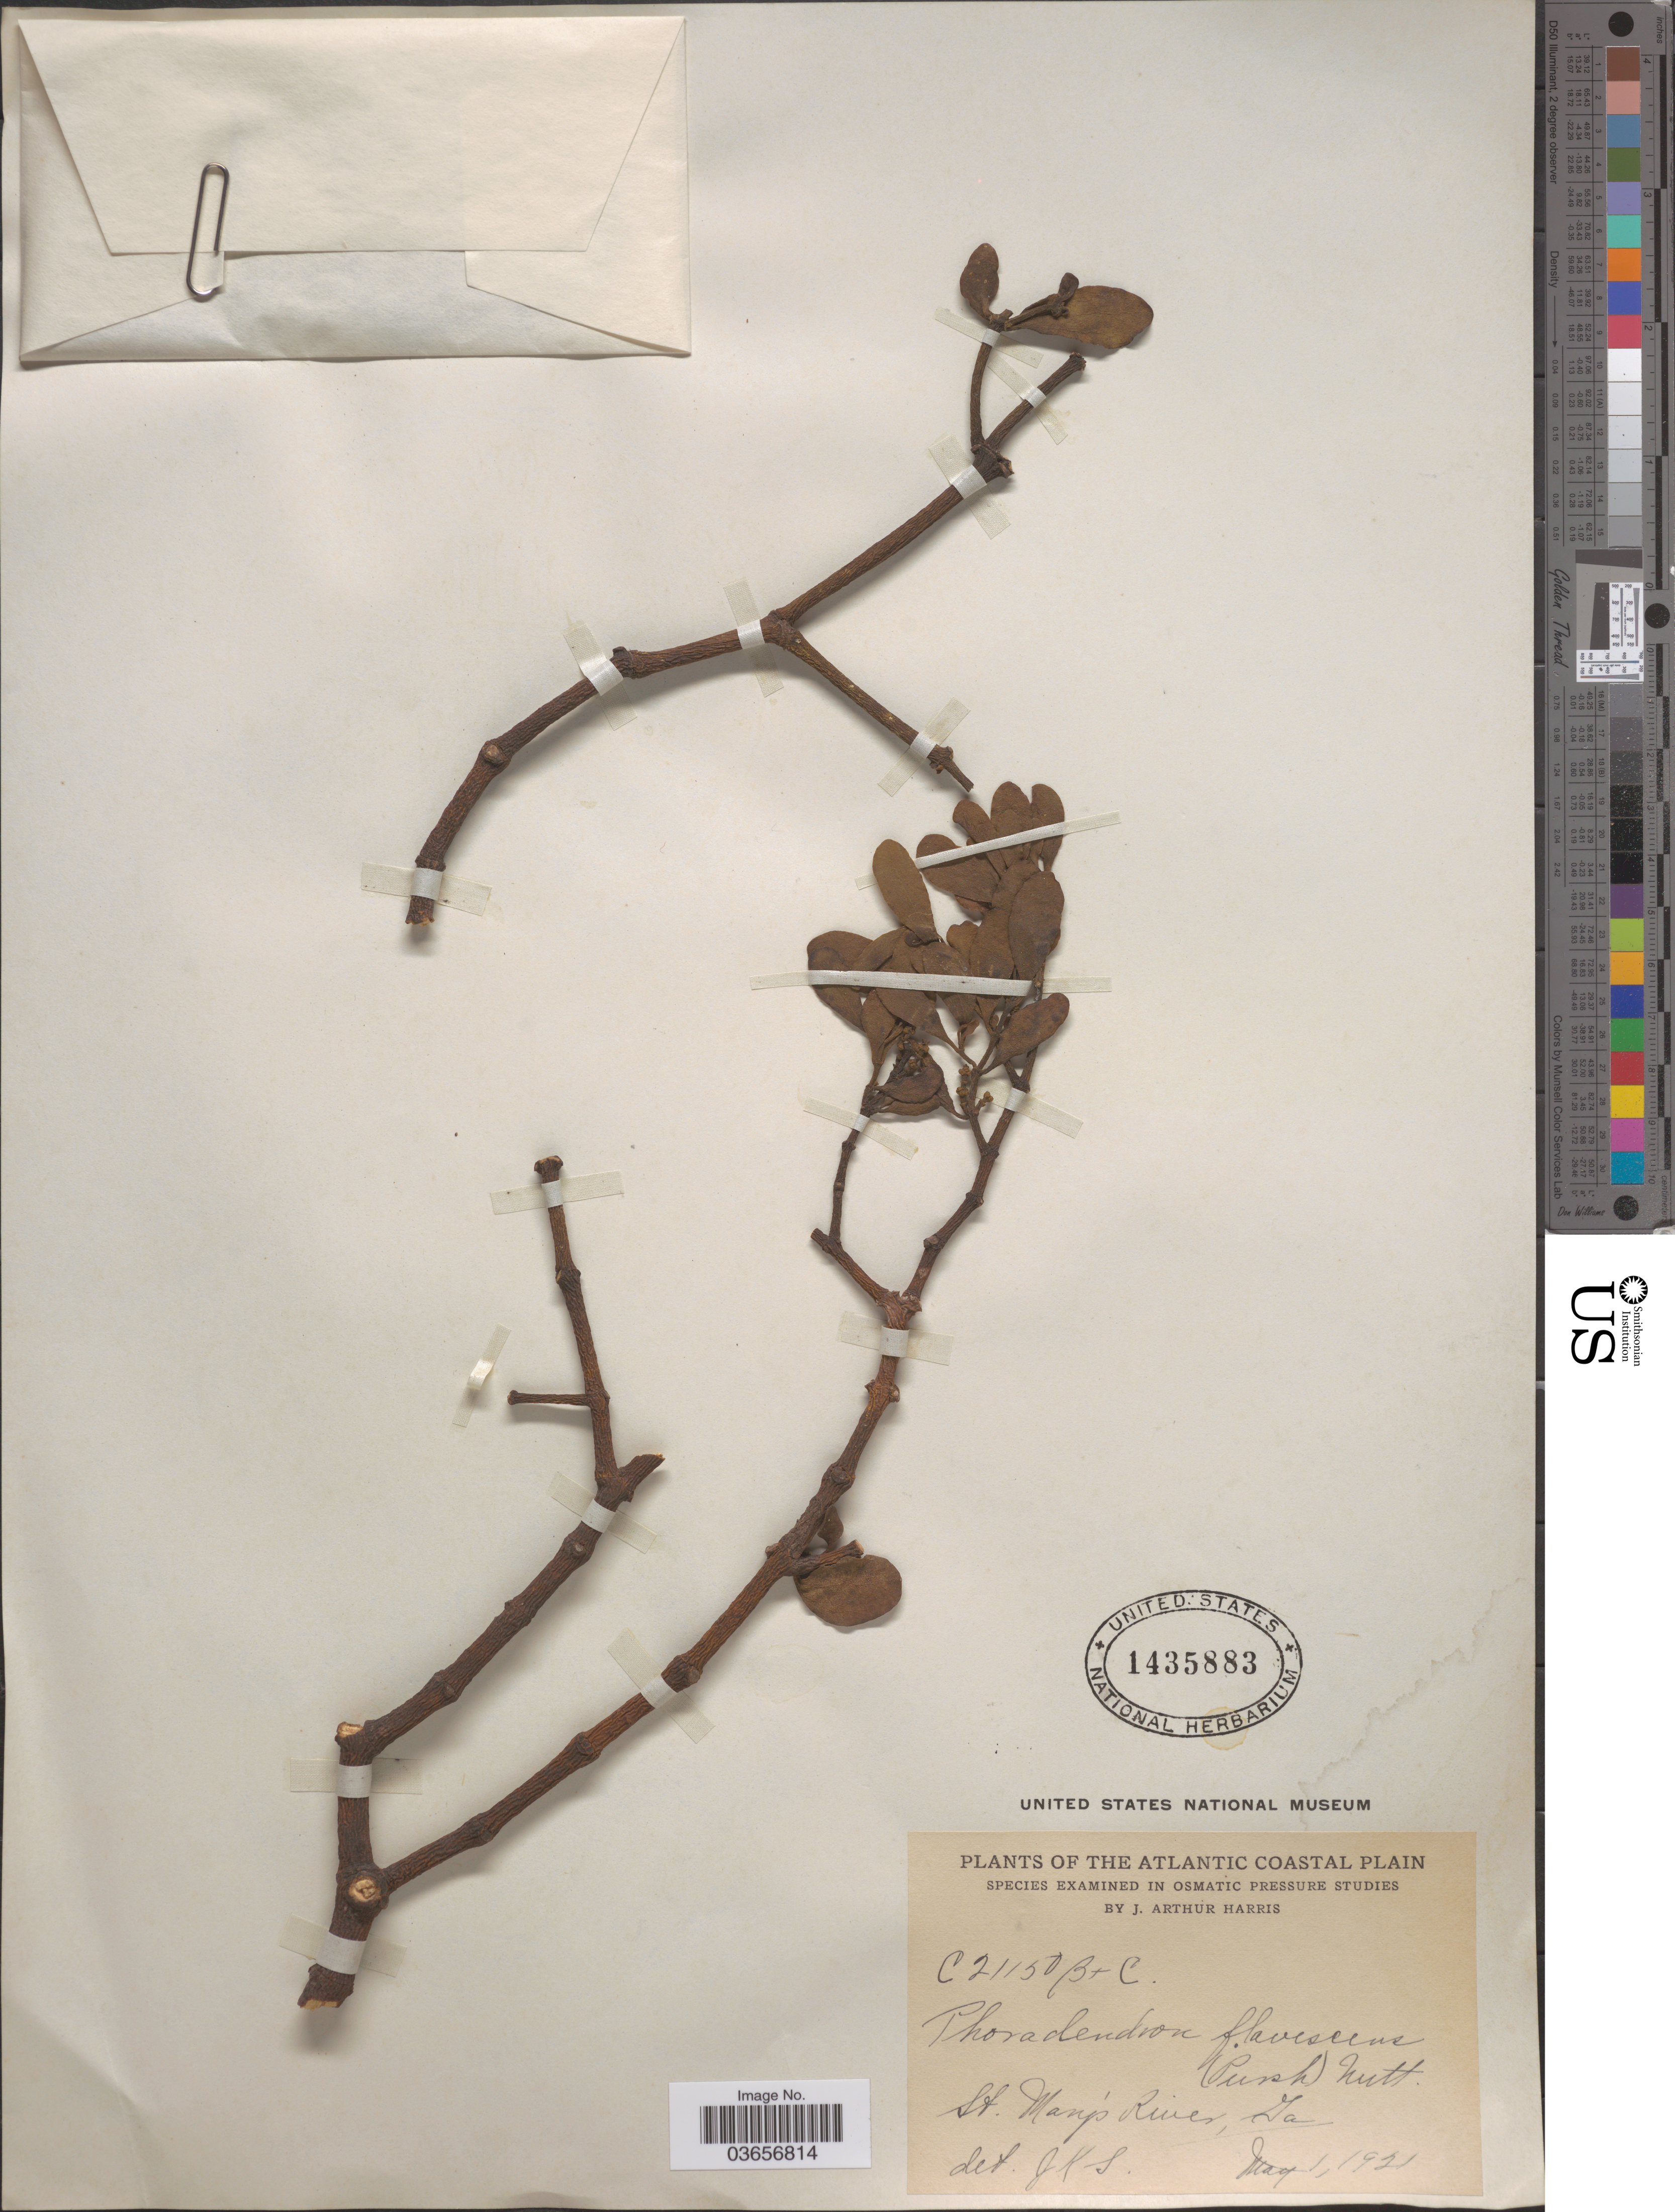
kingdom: Plantae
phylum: Tracheophyta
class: Magnoliopsida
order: Santalales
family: Viscaceae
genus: Phoradendron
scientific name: Phoradendron flavescens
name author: Nutt.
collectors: J. A. Harris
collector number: C21150B+C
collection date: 1921-05-01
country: United States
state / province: Iowa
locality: Atlantic Coastal Plain. St. Mary's River.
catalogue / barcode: US 1435883